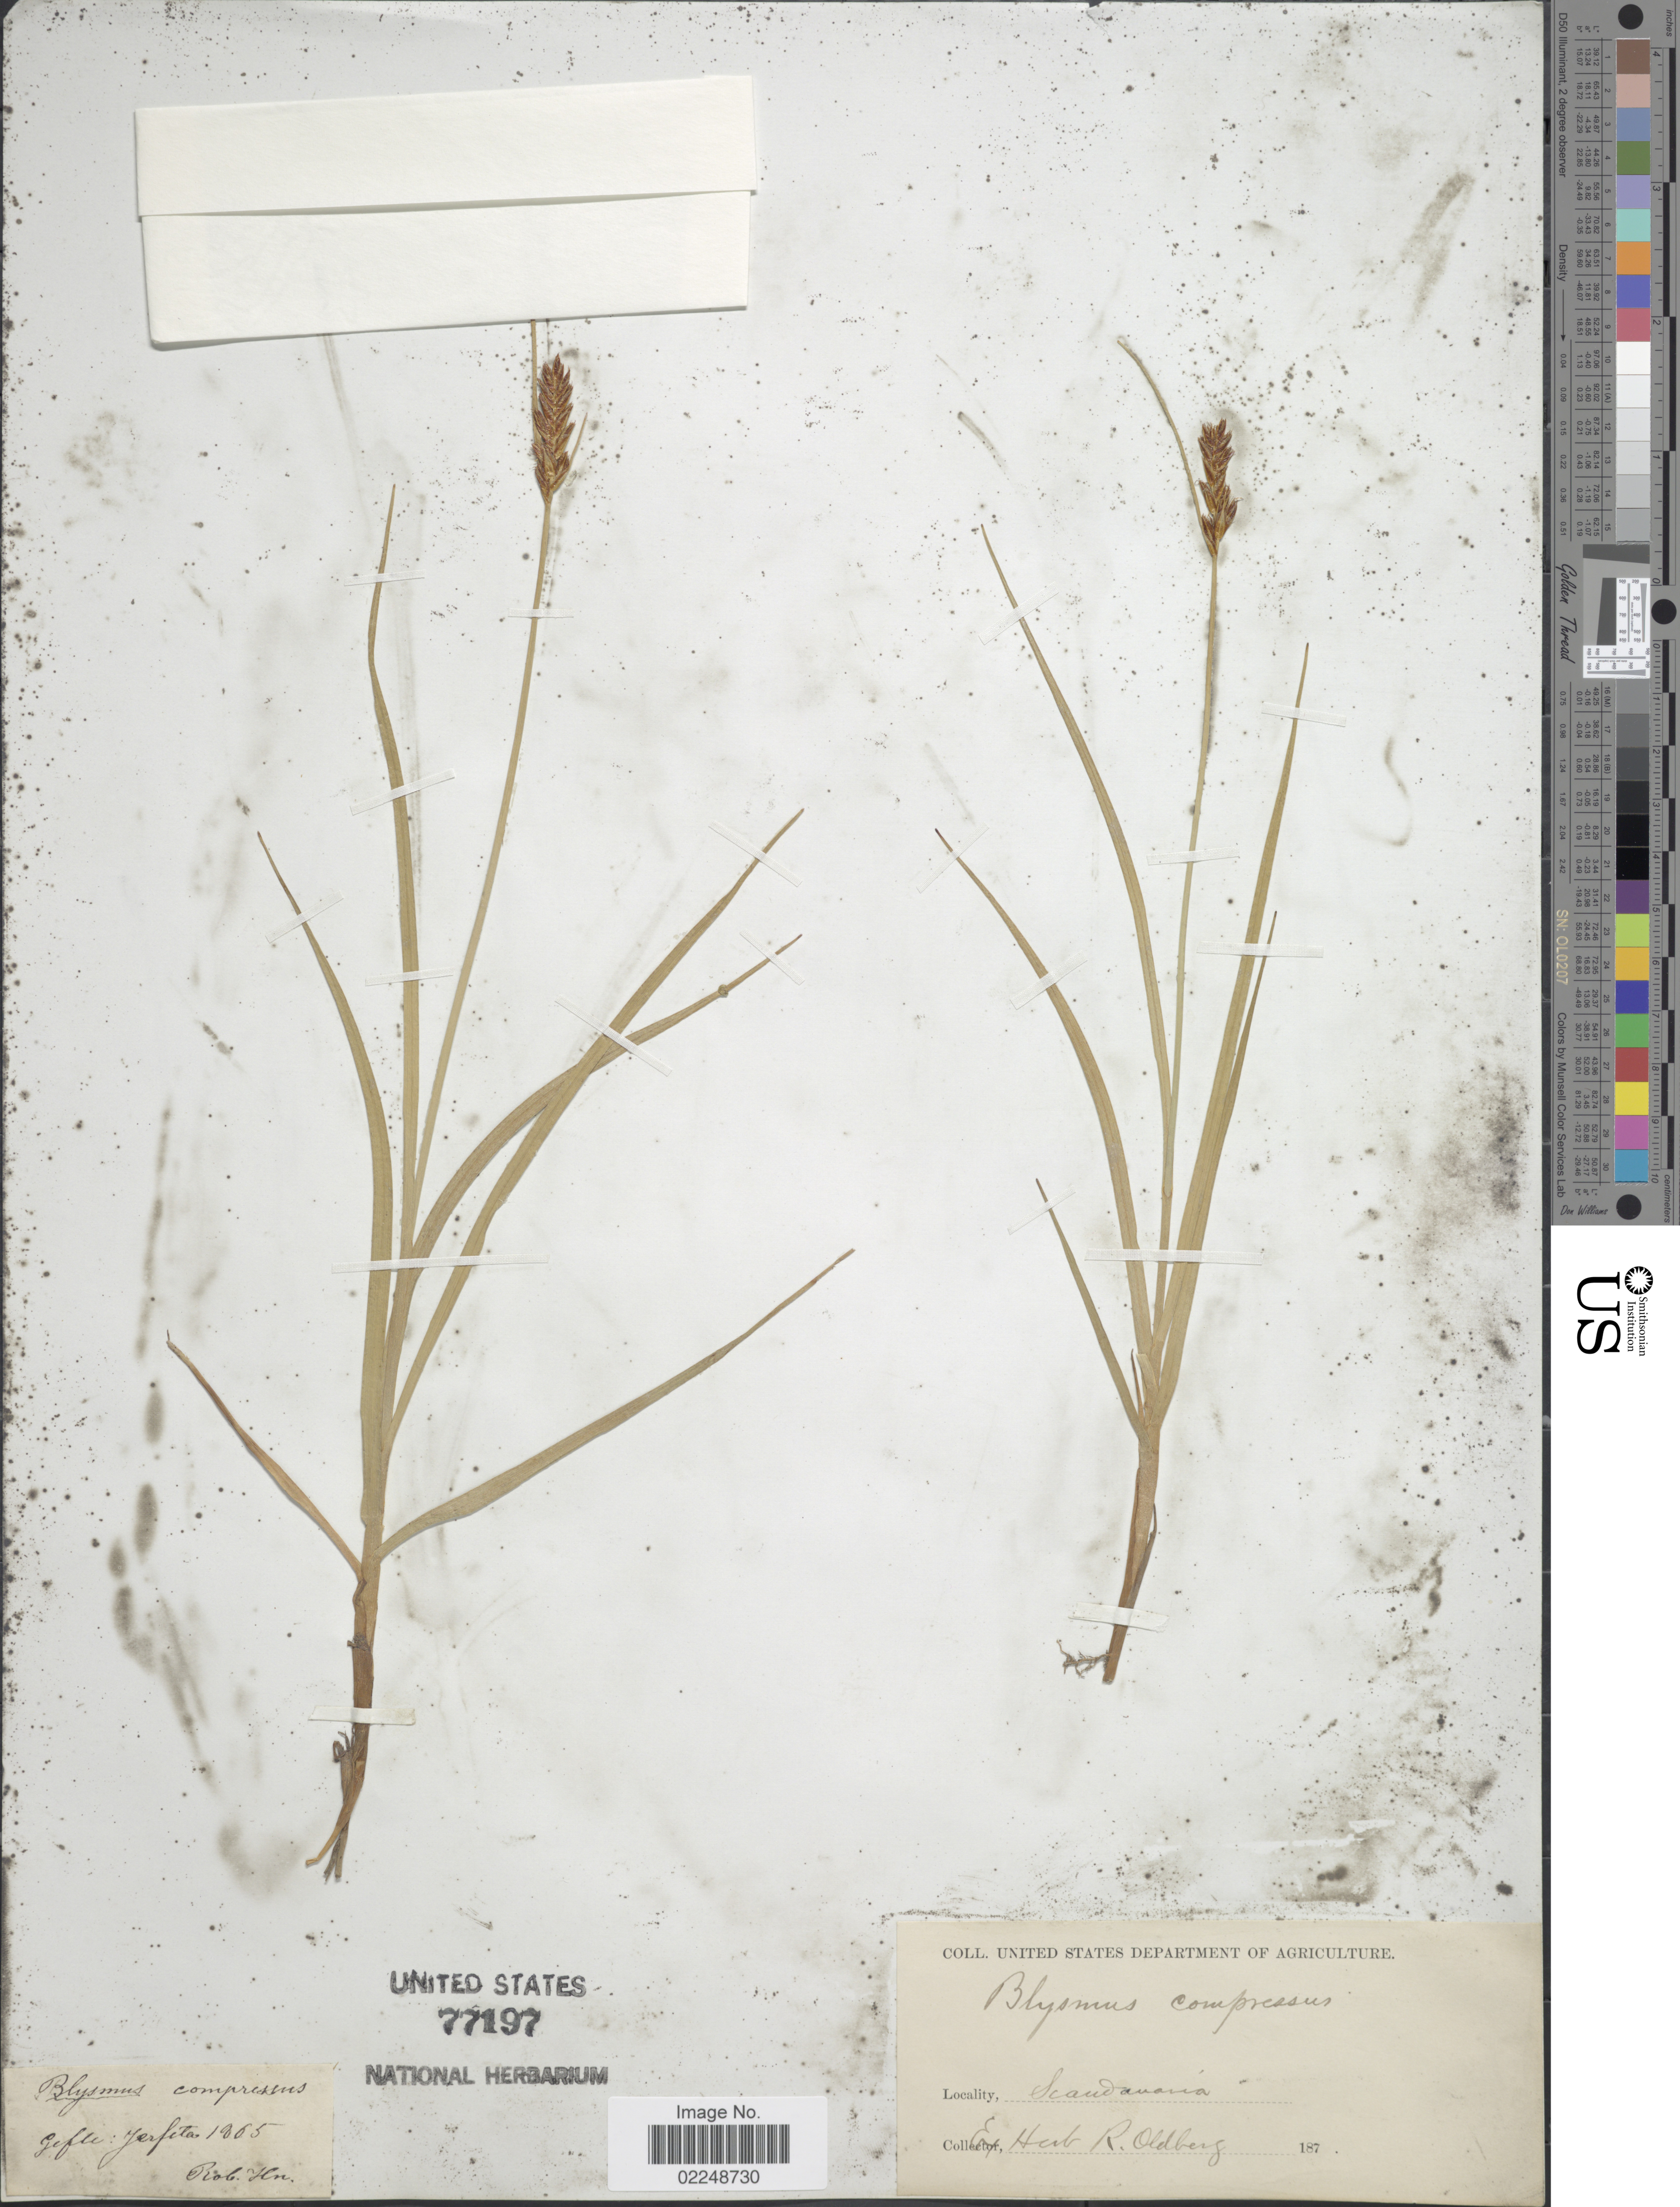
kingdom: Plantae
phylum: Tracheophyta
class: Liliopsida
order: Poales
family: Cyperaceae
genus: Blysmus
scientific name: Blysmus compressus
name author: (L.) Panzer ex Link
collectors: ex herb. R. Oldberg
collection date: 1865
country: Sweden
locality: Gefle: Jerfita [interpreted].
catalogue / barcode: US 77197